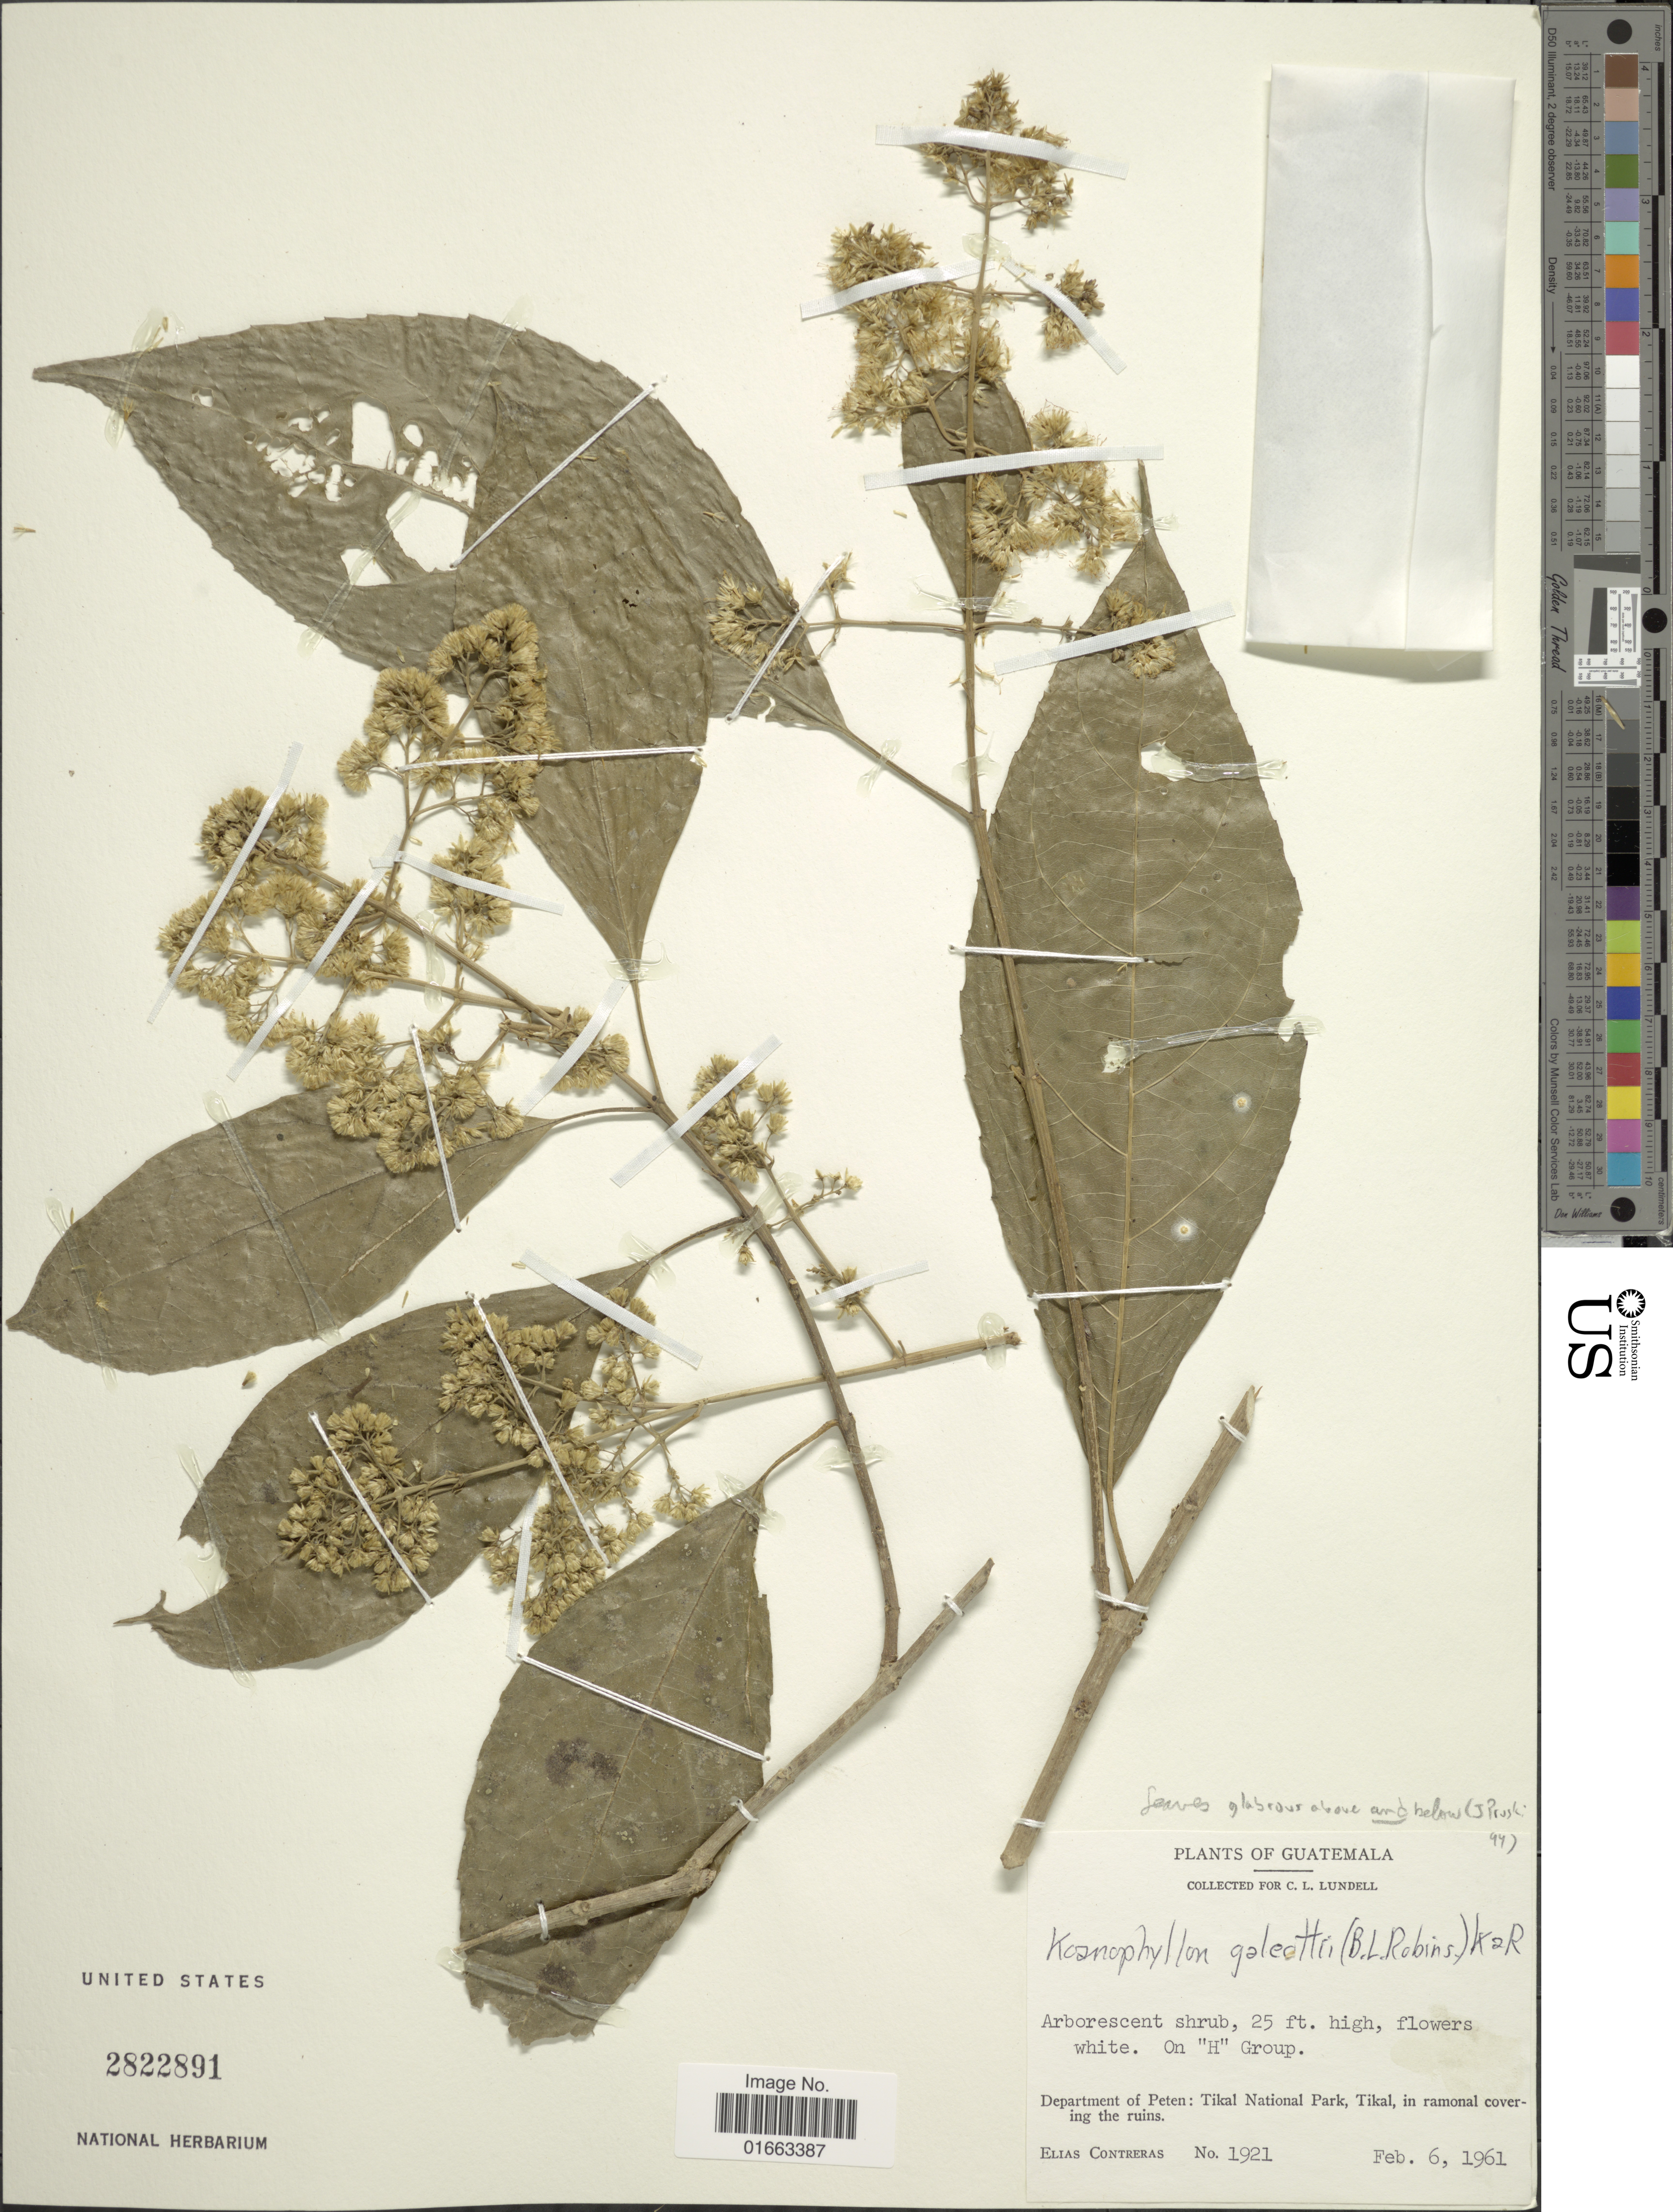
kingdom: Plantae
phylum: Tracheophyta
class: Magnoliopsida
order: Asterales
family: Asteraceae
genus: Koanophyllon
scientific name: Koanophyllon galeottii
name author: (B.L. Rob.) R.M. King & H. Rob.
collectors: E. Contreras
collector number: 1921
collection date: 1961-02-06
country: Guatemala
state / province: El Petén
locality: On "H"Group, Department of Peten: Tikal National Park, Tikal, in ramonal covering the ruins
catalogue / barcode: US 2822891